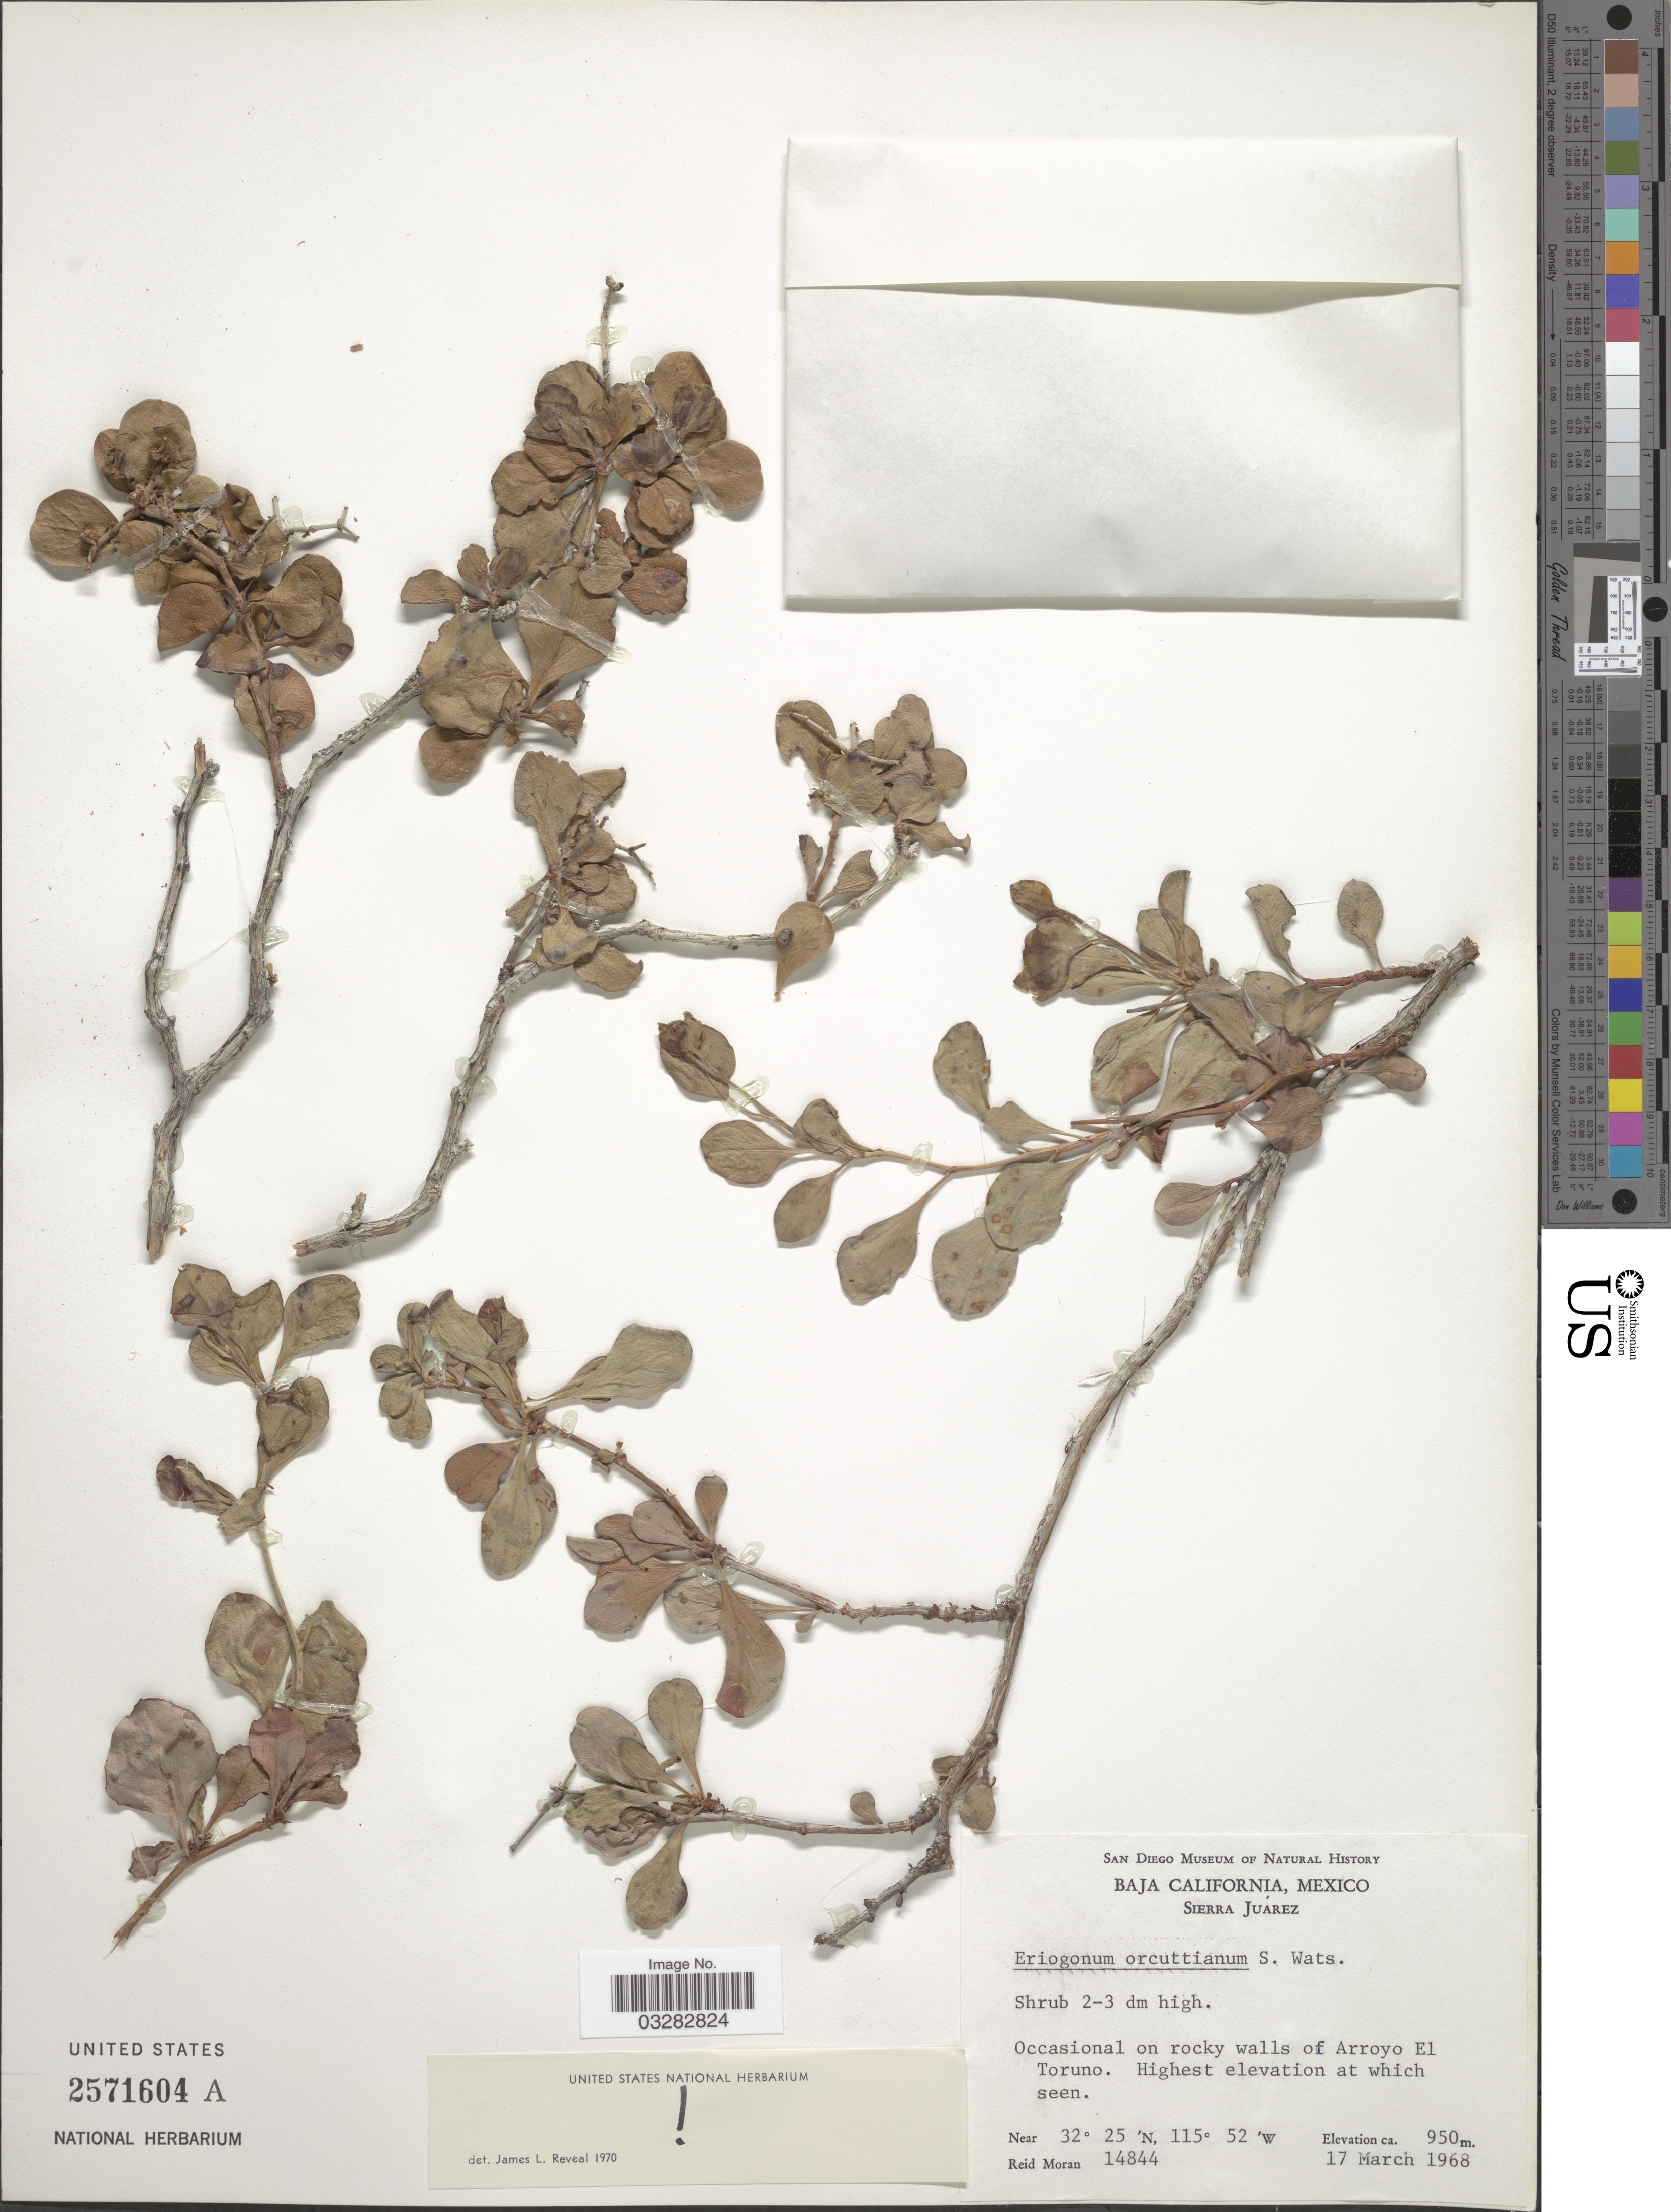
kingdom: Plantae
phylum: Tracheophyta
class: Magnoliopsida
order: Caryophyllales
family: Polygonaceae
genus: Eriogonum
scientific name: Eriogonum orcuttianum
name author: S. Watson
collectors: R. V. Moran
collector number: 14844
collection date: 1968-03-17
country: Mexico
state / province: Baja California Norte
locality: Sierra Juárez. Arroyo El Toruno.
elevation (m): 950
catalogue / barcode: US 2571604A